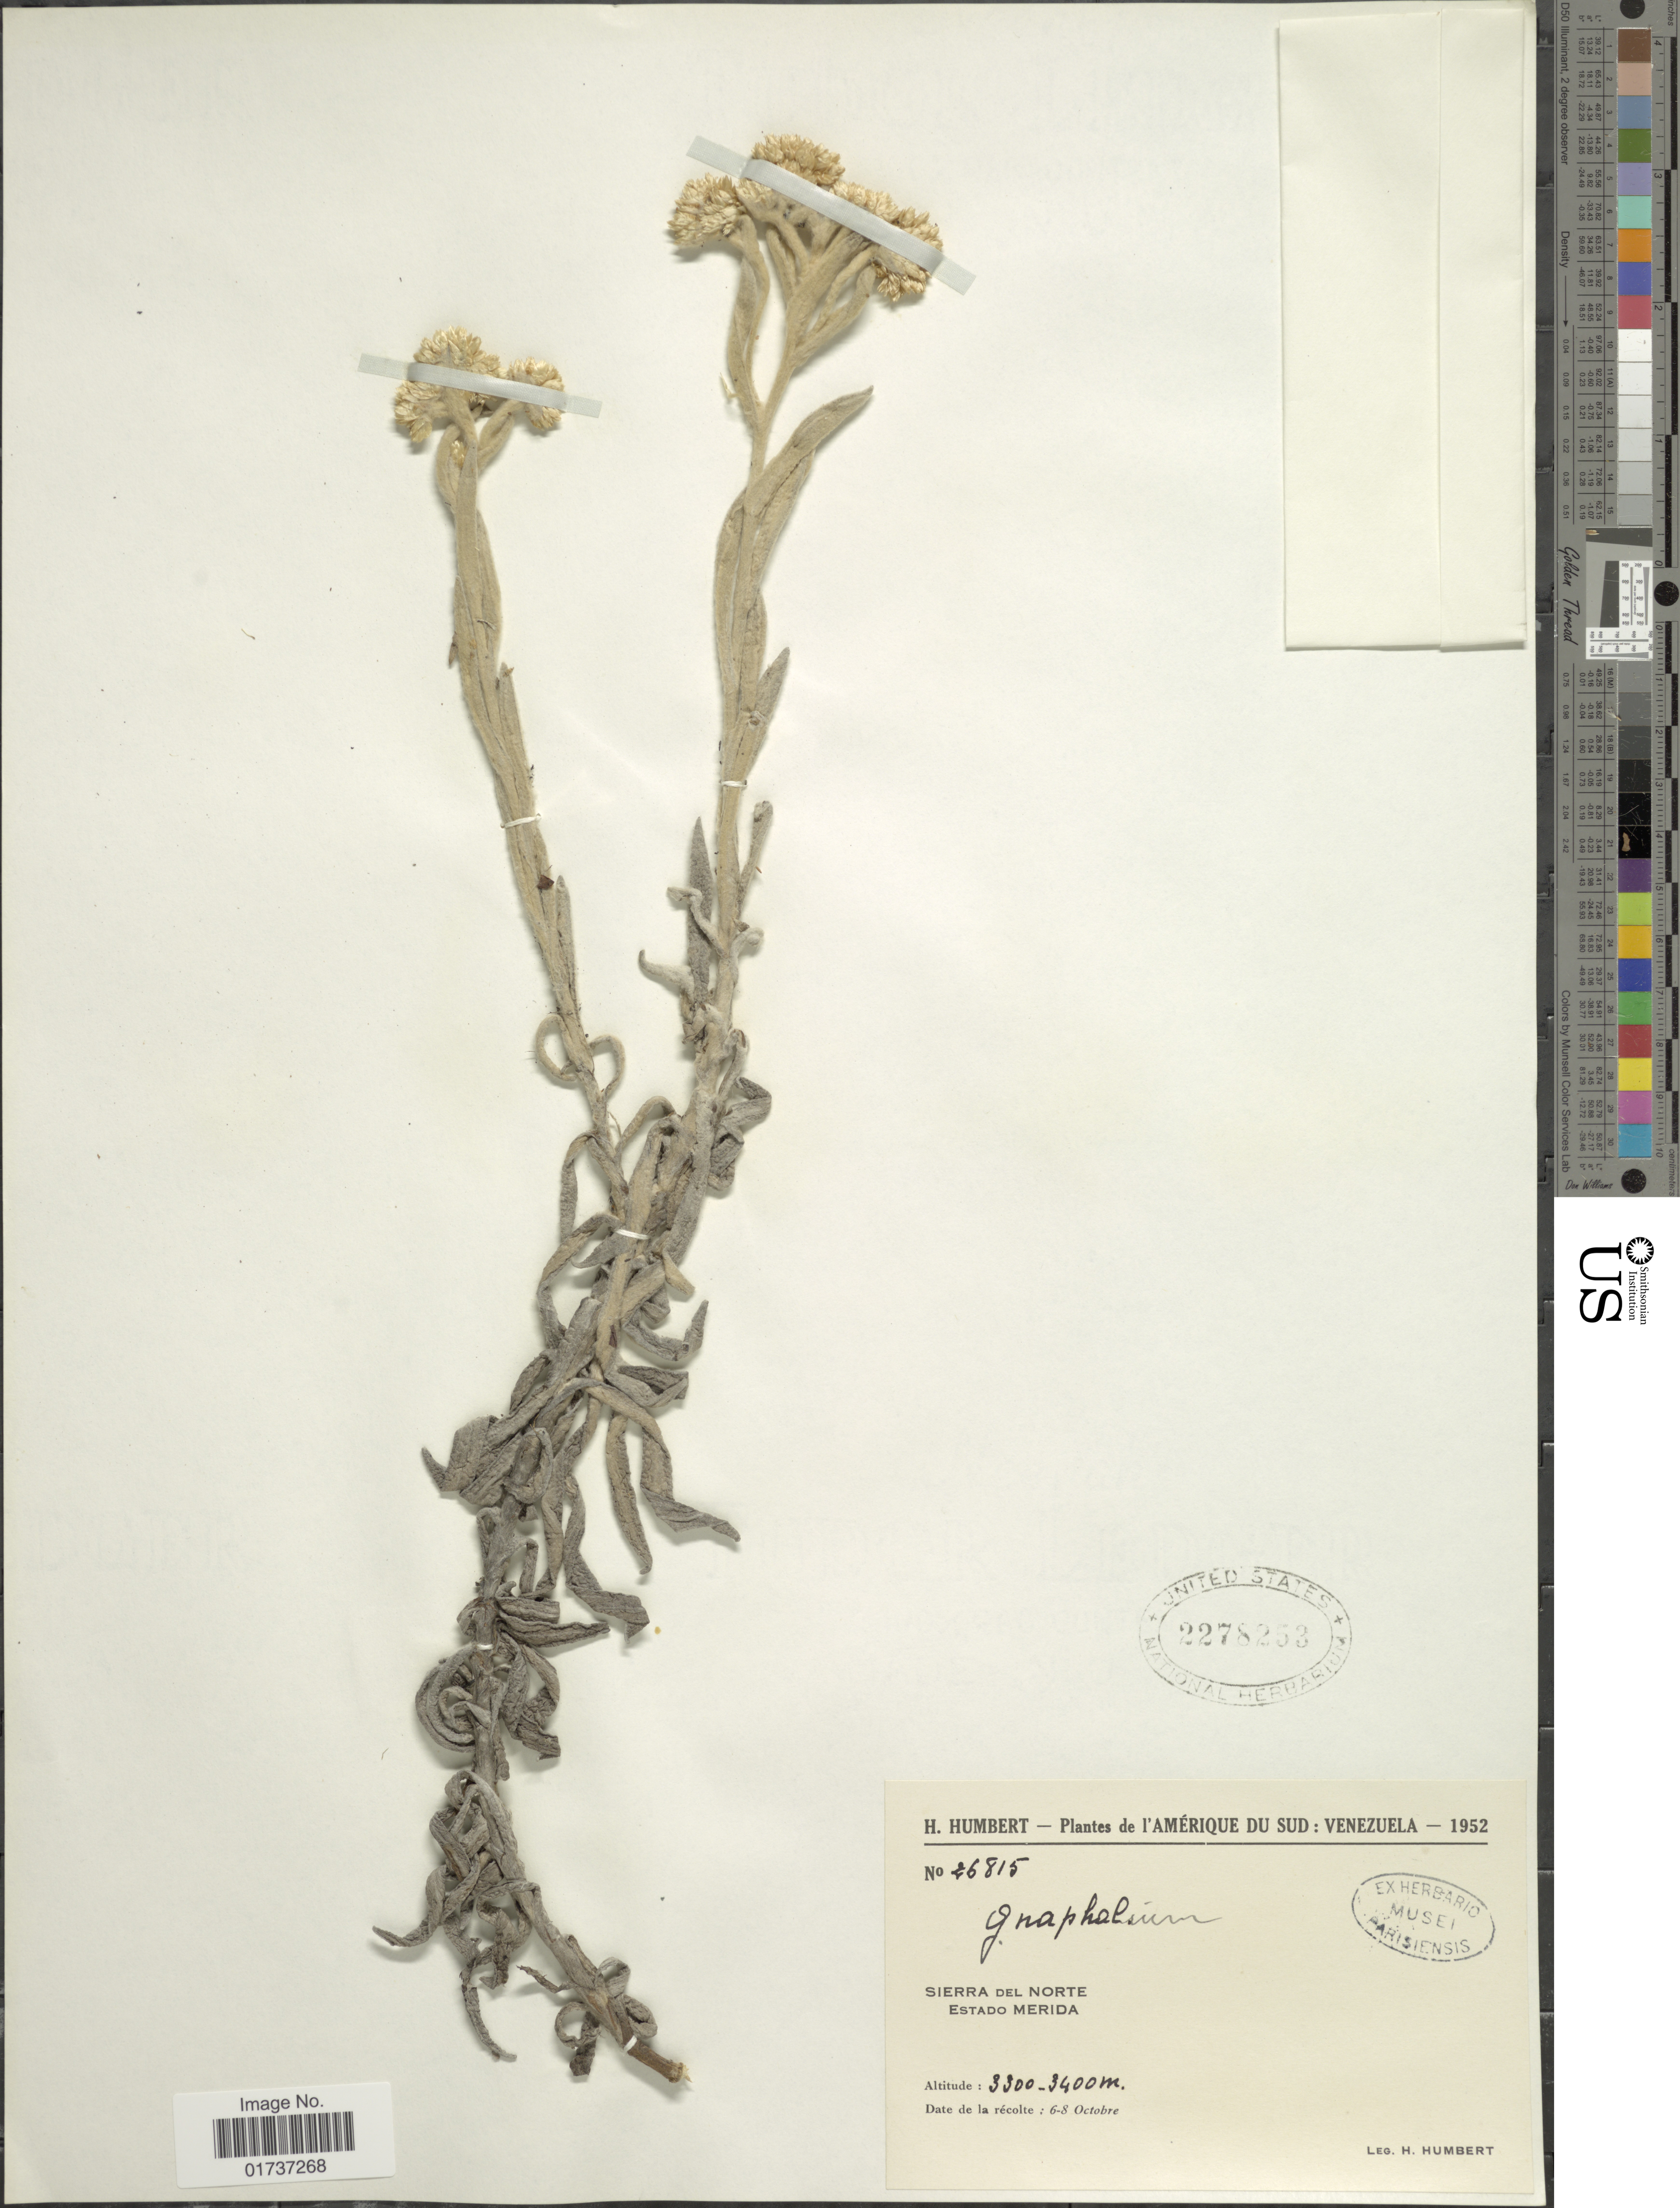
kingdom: Plantae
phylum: Tracheophyta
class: Magnoliopsida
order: Asterales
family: Asteraceae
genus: Gnaphalium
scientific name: Gnaphalium sp.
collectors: H. Humbert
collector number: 26815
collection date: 1952-10-06/1952-10-08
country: Venezuela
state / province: Mérida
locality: L'America du Sud, Sierra del Norte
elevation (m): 3300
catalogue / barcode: US 2278253